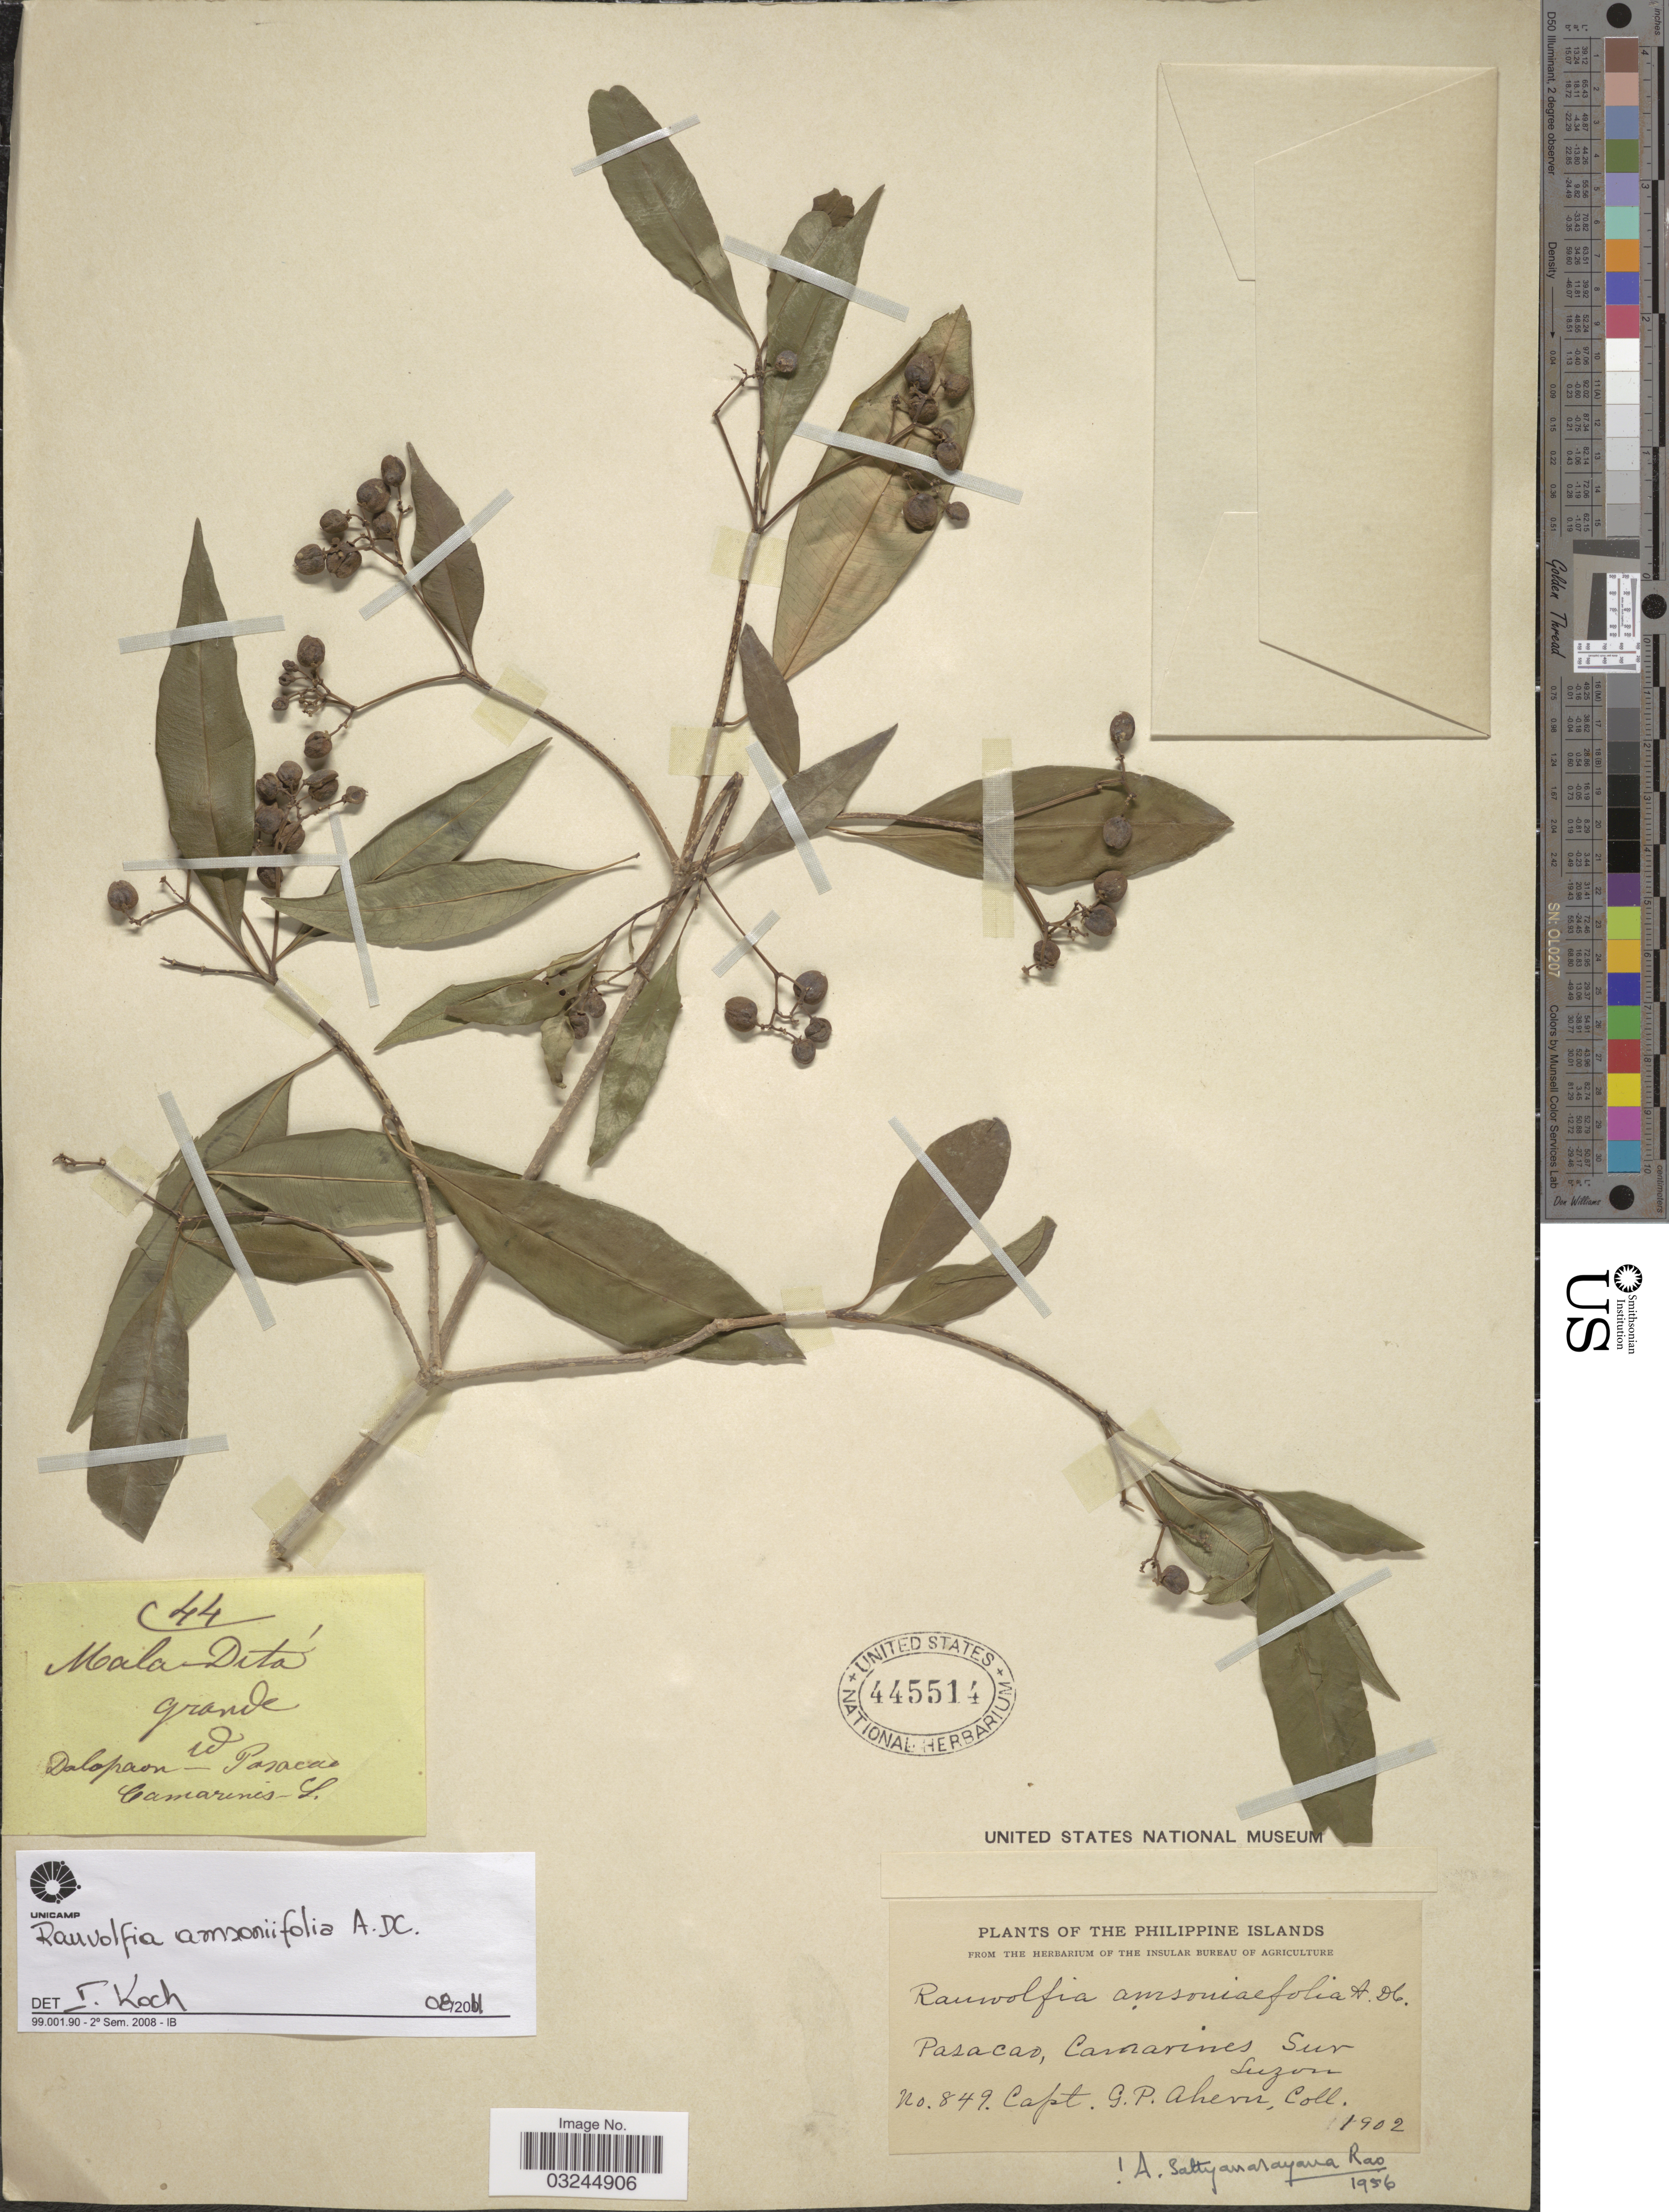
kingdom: Plantae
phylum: Tracheophyta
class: Magnoliopsida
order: Gentianales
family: Apocynaceae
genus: Rauvolfia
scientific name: Rauvolfia amsoniifolia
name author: A. DC.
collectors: G. Ahern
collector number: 849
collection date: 1902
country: Philippines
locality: Philippine Islands. Pasacao, Camarines Sur. Luzon.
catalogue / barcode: US 445514